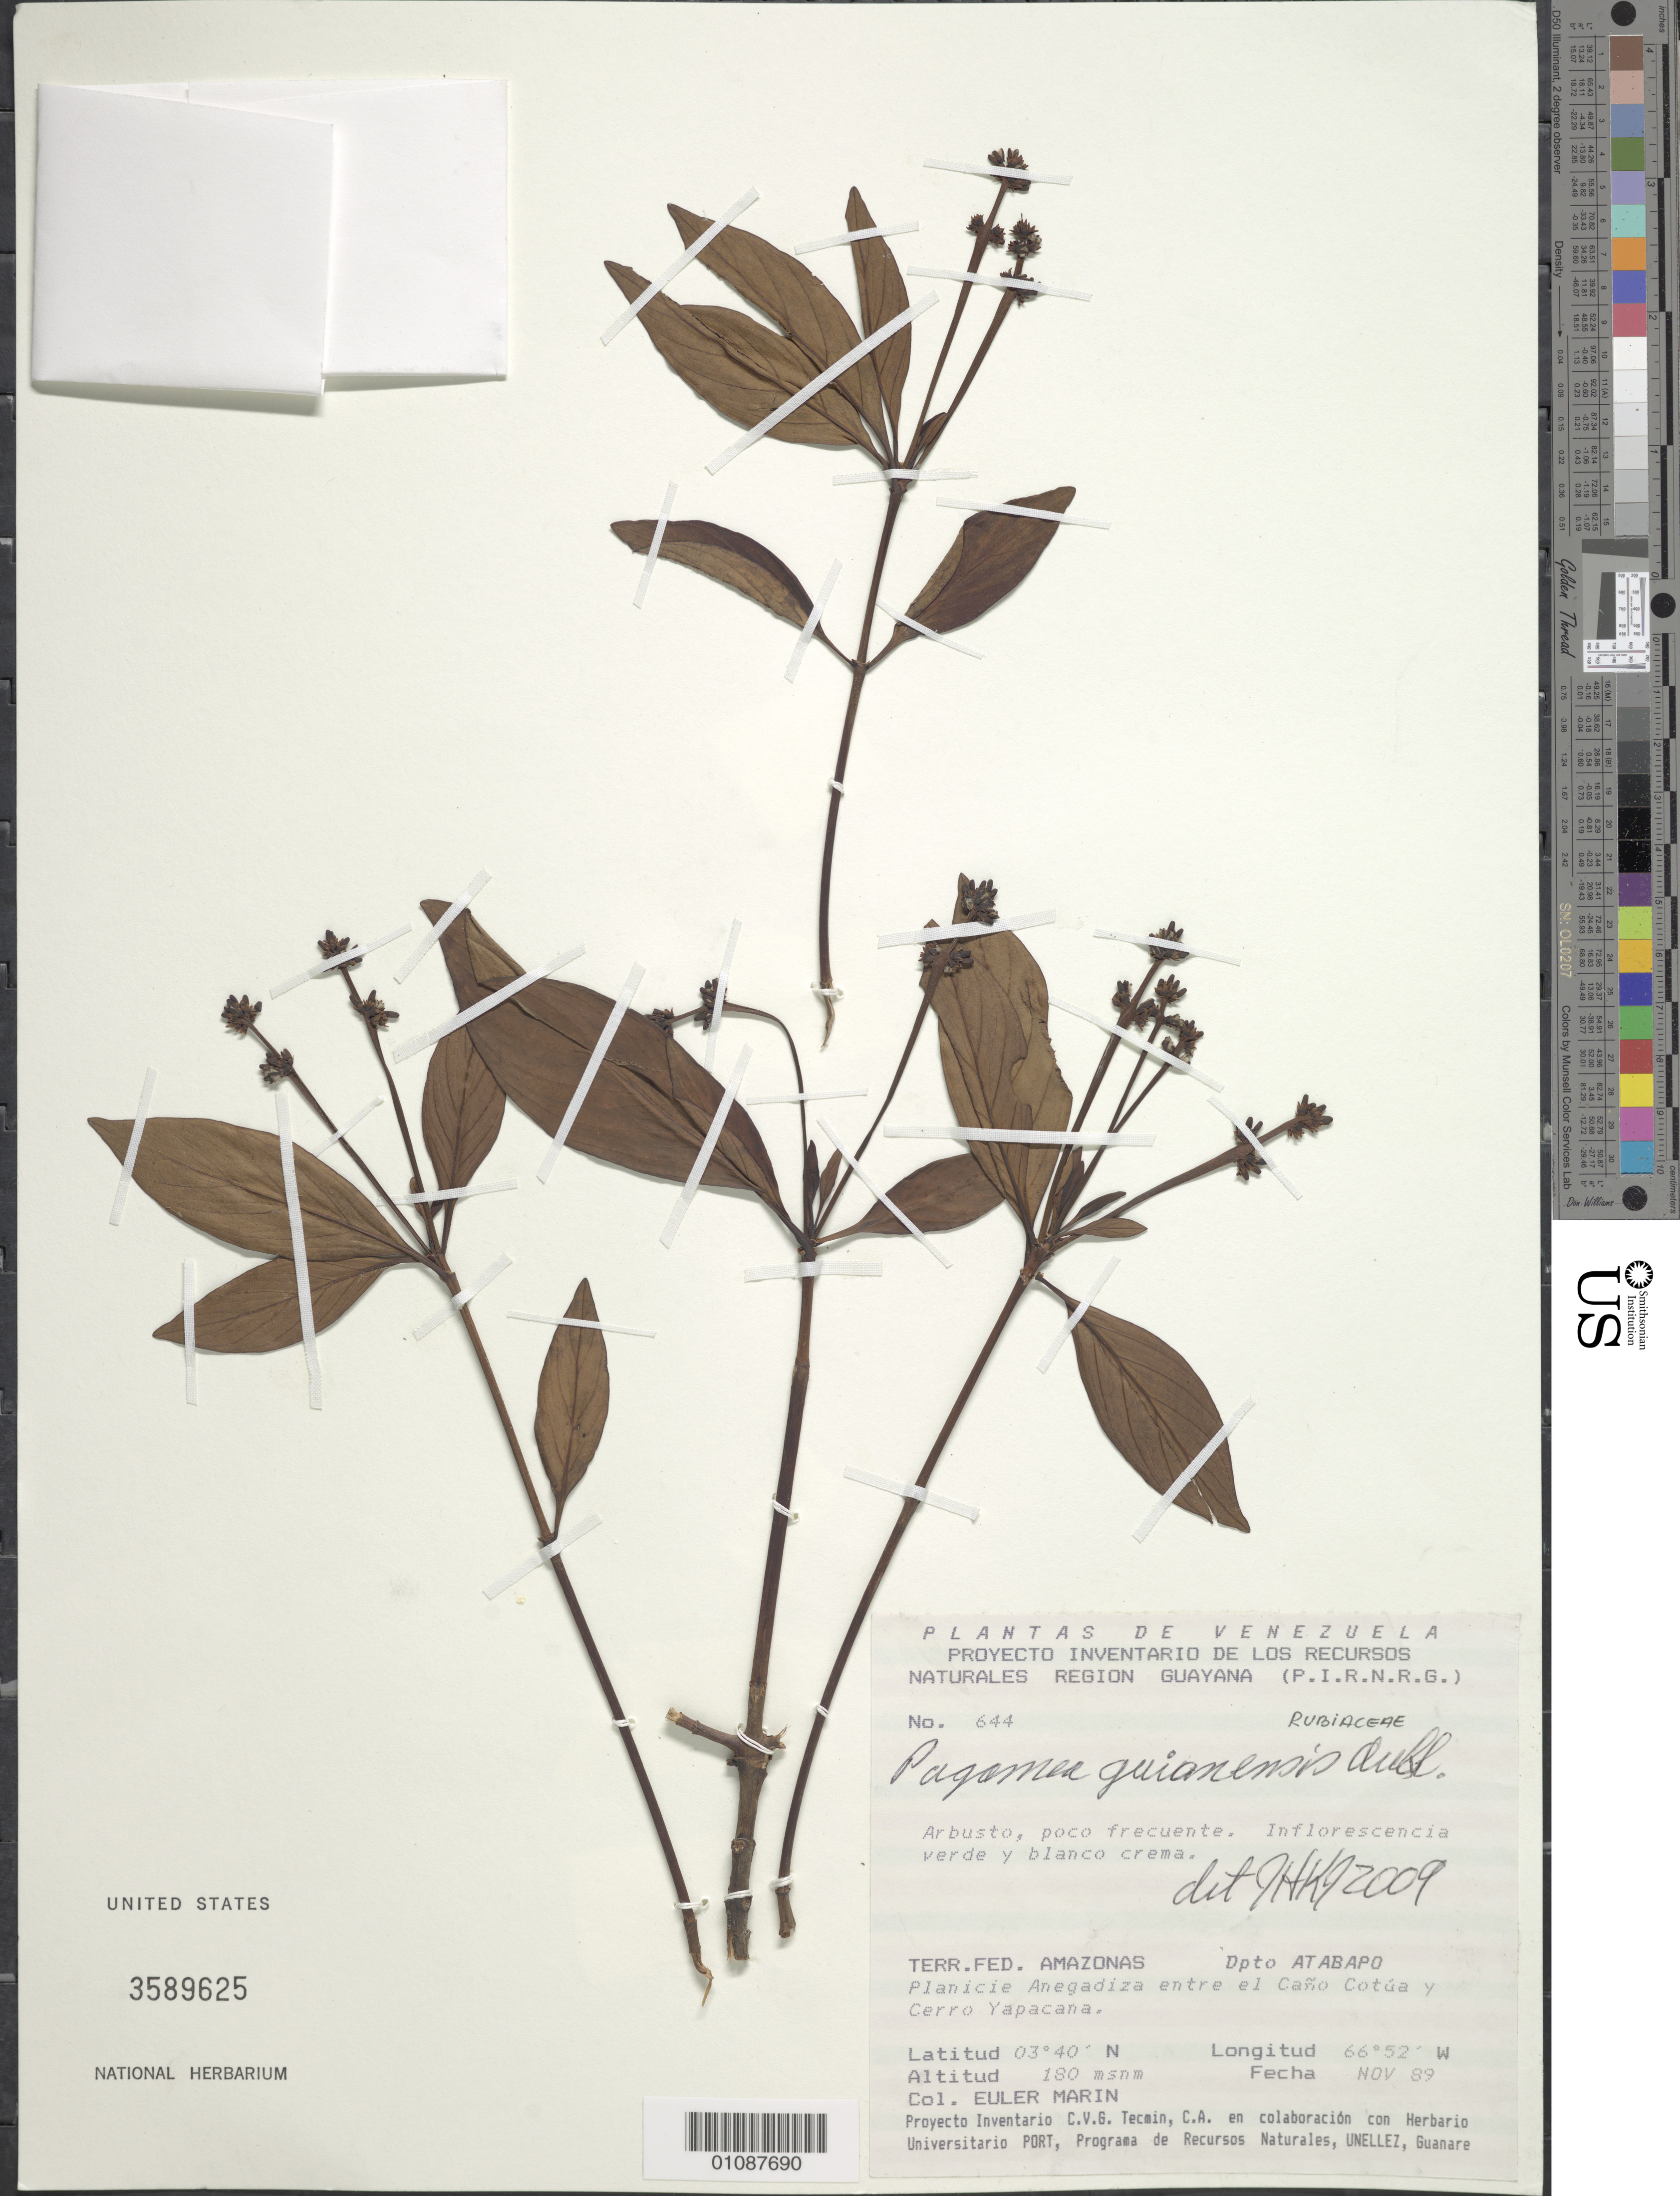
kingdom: Plantae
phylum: Tracheophyta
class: Magnoliopsida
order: Gentianales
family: Rubiaceae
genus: Pagamea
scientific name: Pagamea guianensis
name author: Aubl.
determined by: Kirkbride, J. H.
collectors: E. Marin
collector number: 644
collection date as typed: Nov-89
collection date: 1989-11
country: Venezuela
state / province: Amazonas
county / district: Atabapo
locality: entre el Caño Cotúa y Cerro Yapacana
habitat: Planicie anegadiza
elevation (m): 180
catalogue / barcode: US 3589625